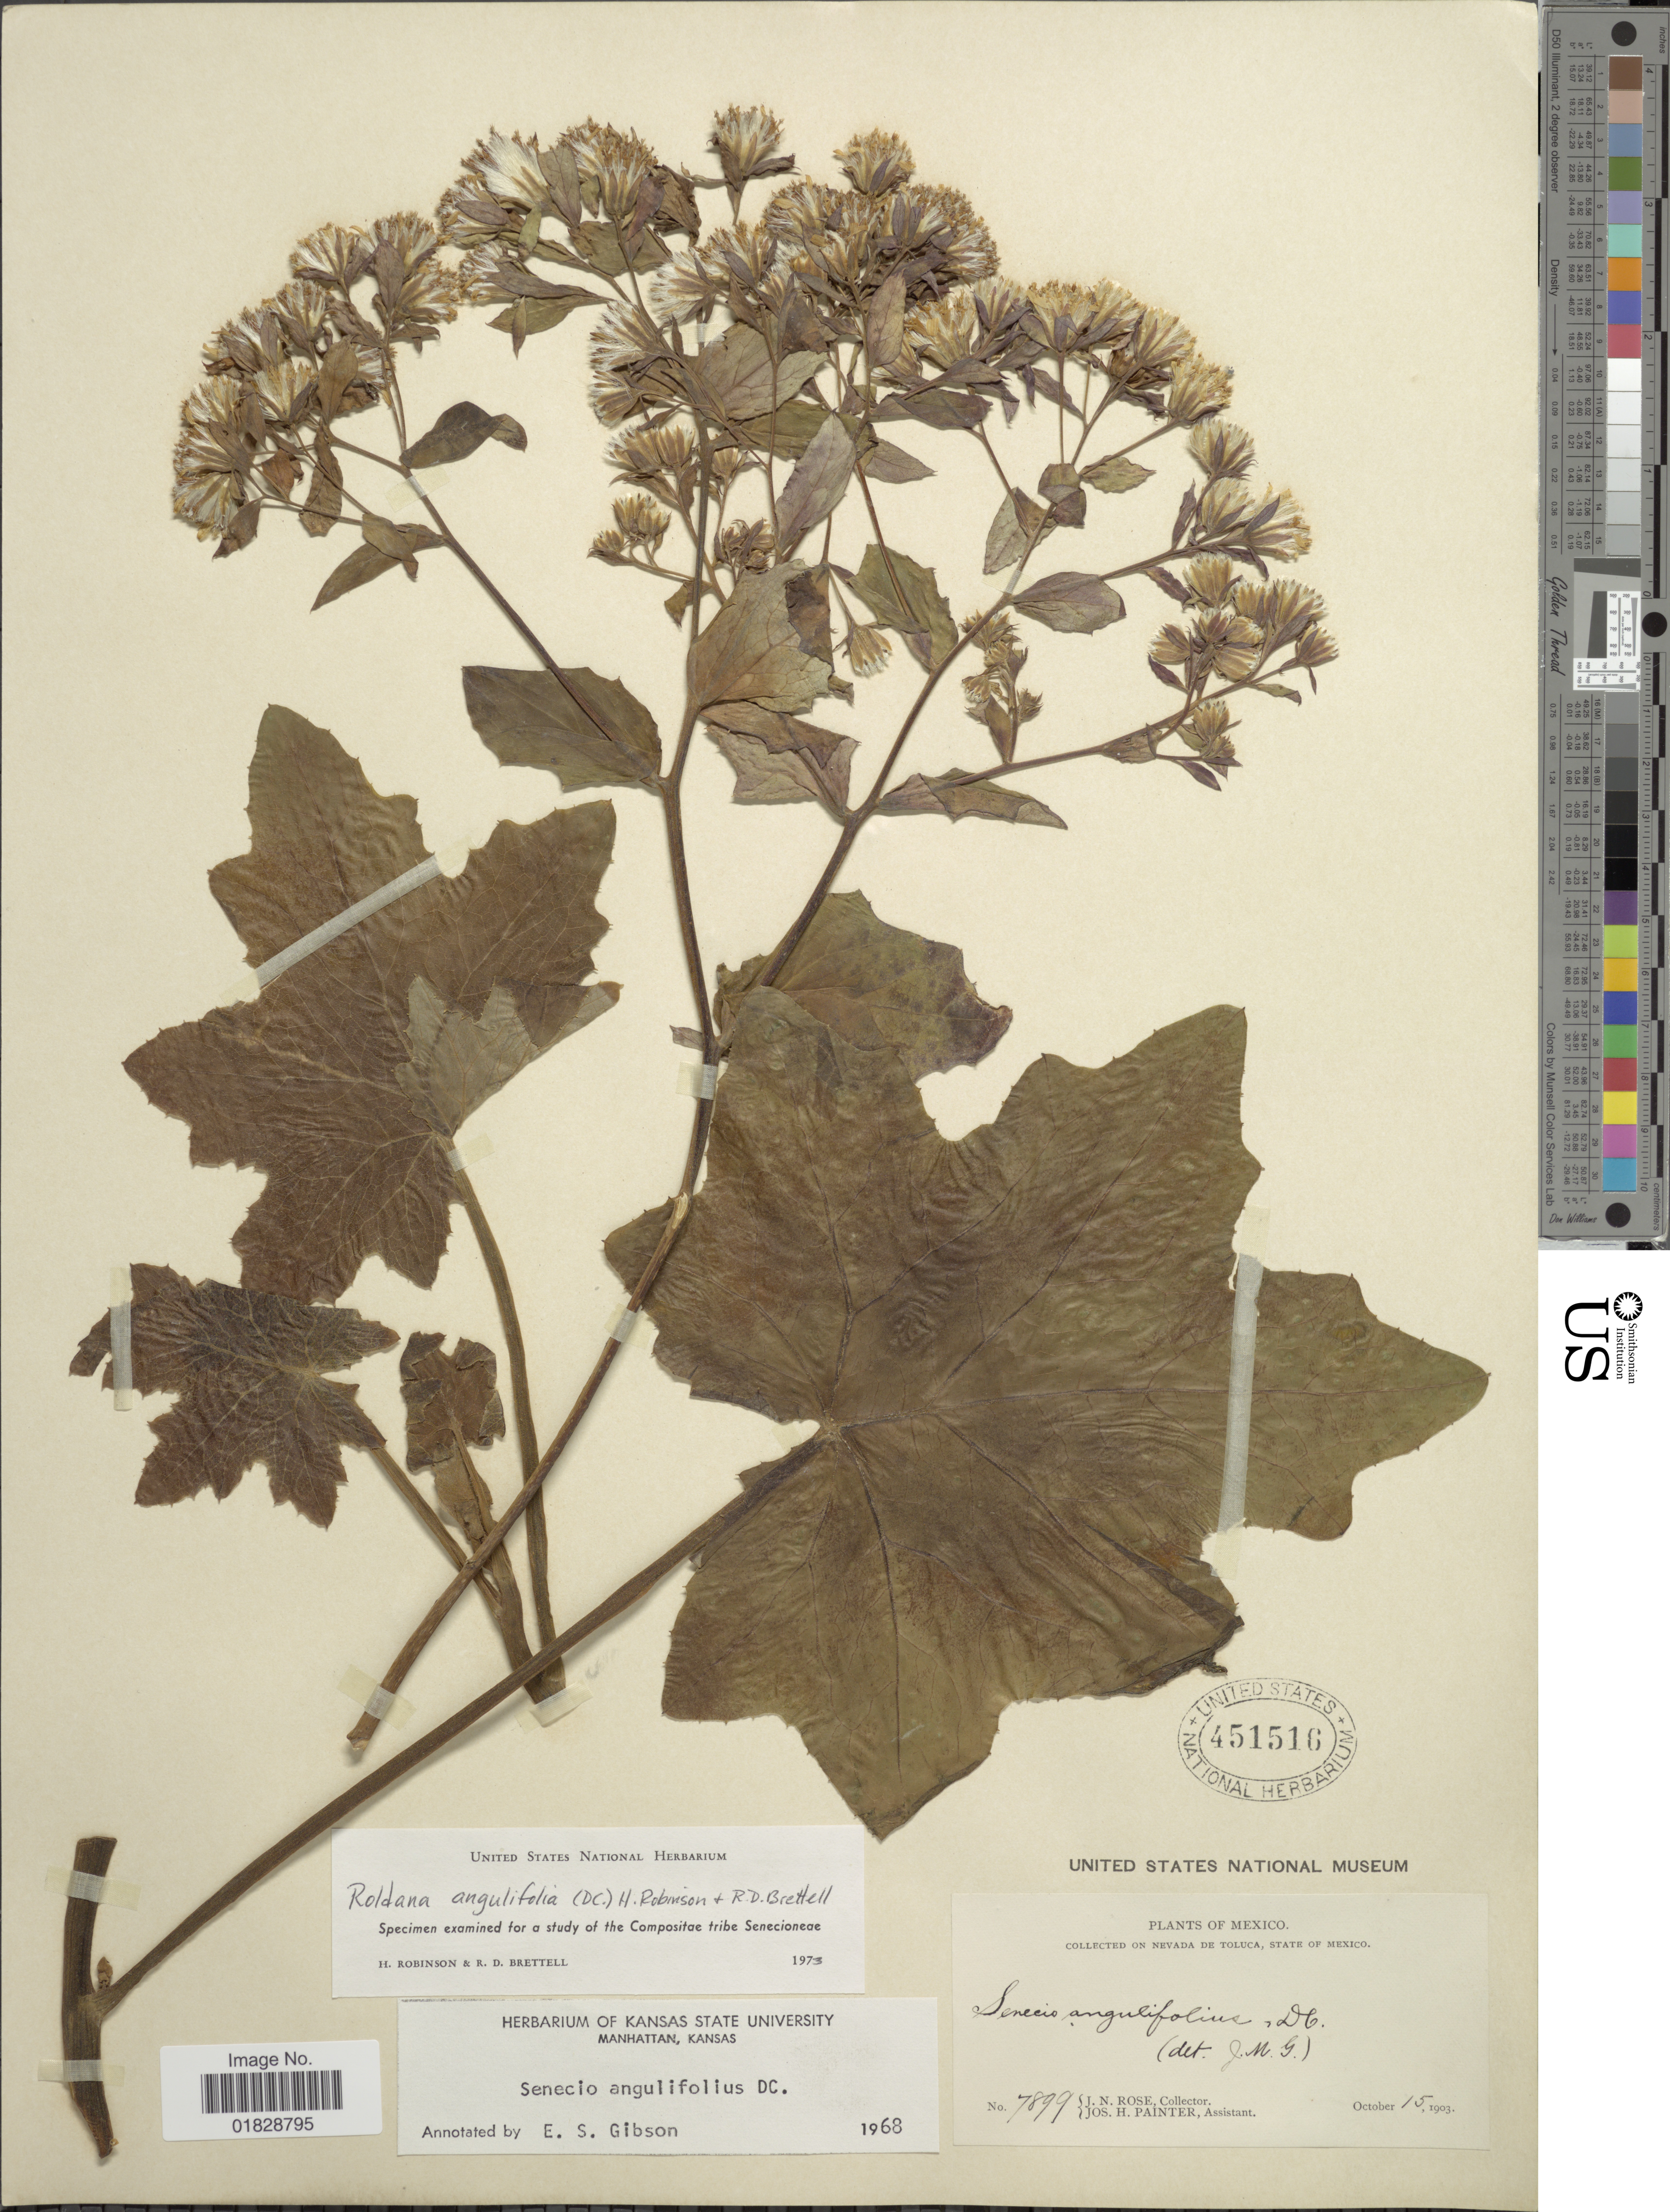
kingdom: Plantae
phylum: Tracheophyta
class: Magnoliopsida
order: Asterales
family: Asteraceae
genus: Roldana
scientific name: Roldana angulifolia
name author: (DC.) H. Rob. & Brettell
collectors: J. N. Rose & J. H. Painter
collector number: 7899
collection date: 1903-10-15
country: Mexico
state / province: México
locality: On Nevada de Toluca, State of Mexico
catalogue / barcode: US 451516